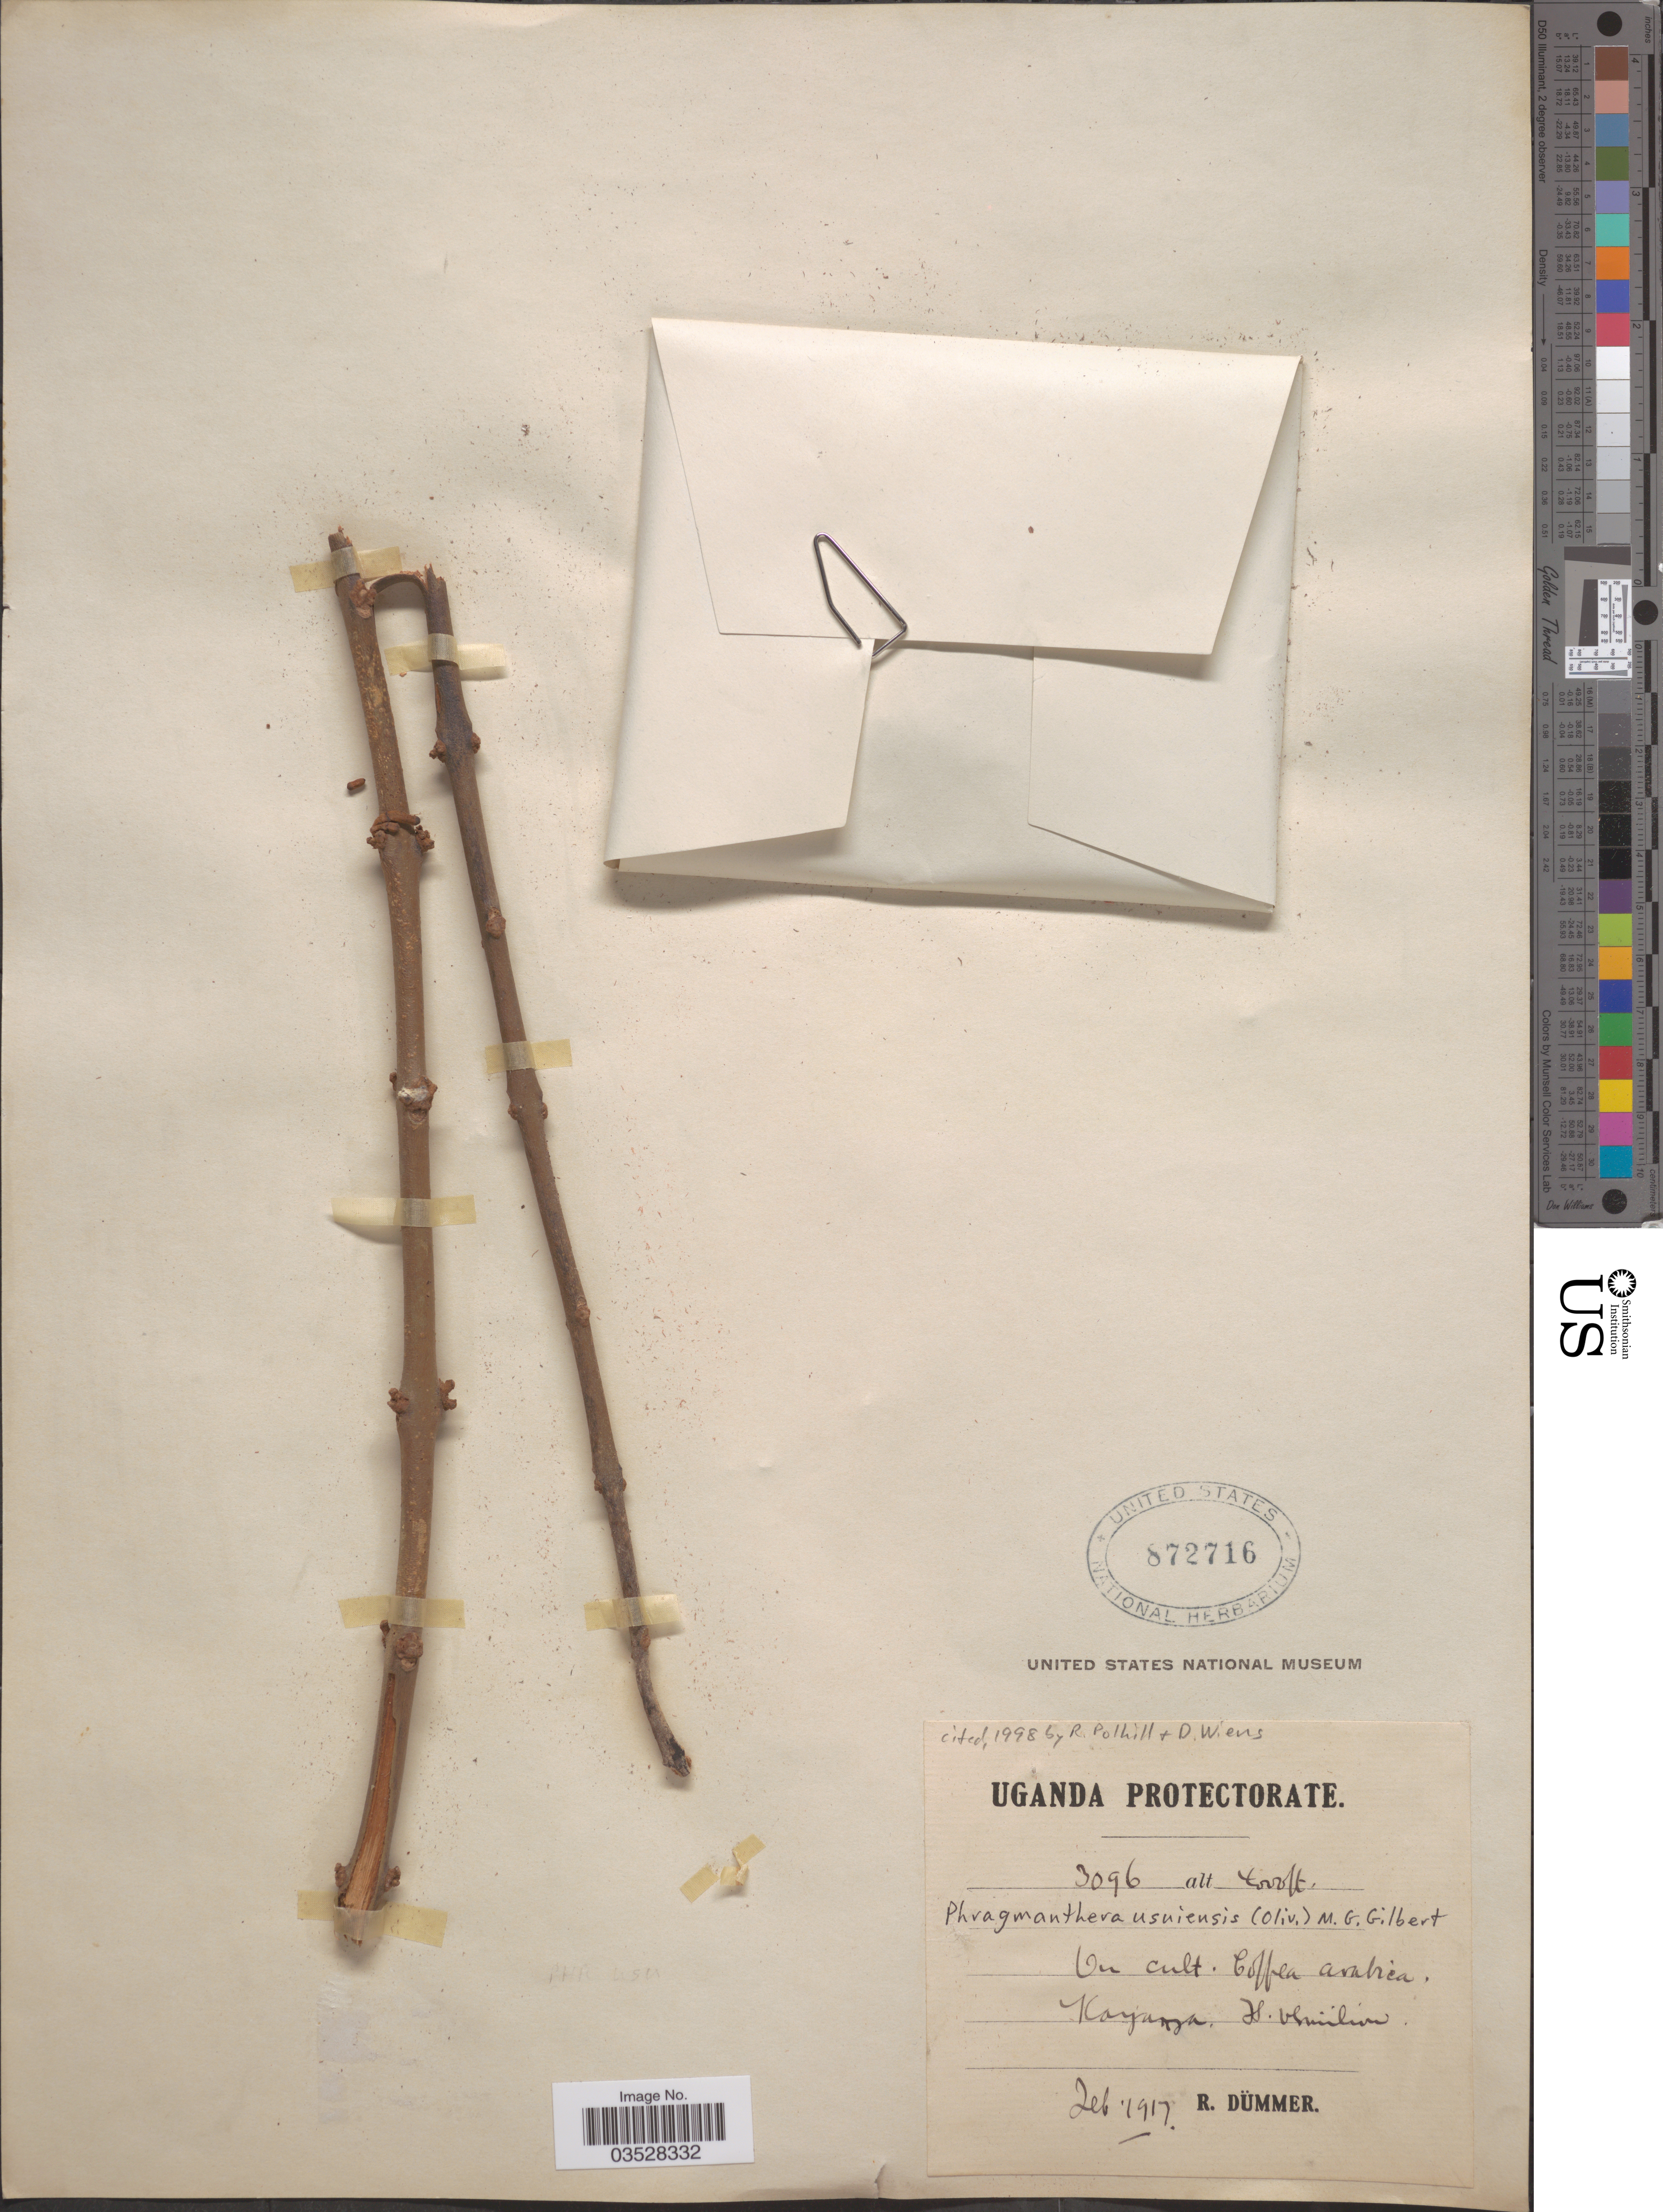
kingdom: Plantae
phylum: Tracheophyta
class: Magnoliopsida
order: Santalales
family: Loranthaceae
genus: Phragmanthera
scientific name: Phragmanthera usuiensis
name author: (Oliv.) M.G. Gilbert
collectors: R. Duemmer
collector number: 3096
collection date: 1917-02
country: Uganda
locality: Uganda Protectorate. Kayanja.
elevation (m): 1219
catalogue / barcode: US 872716